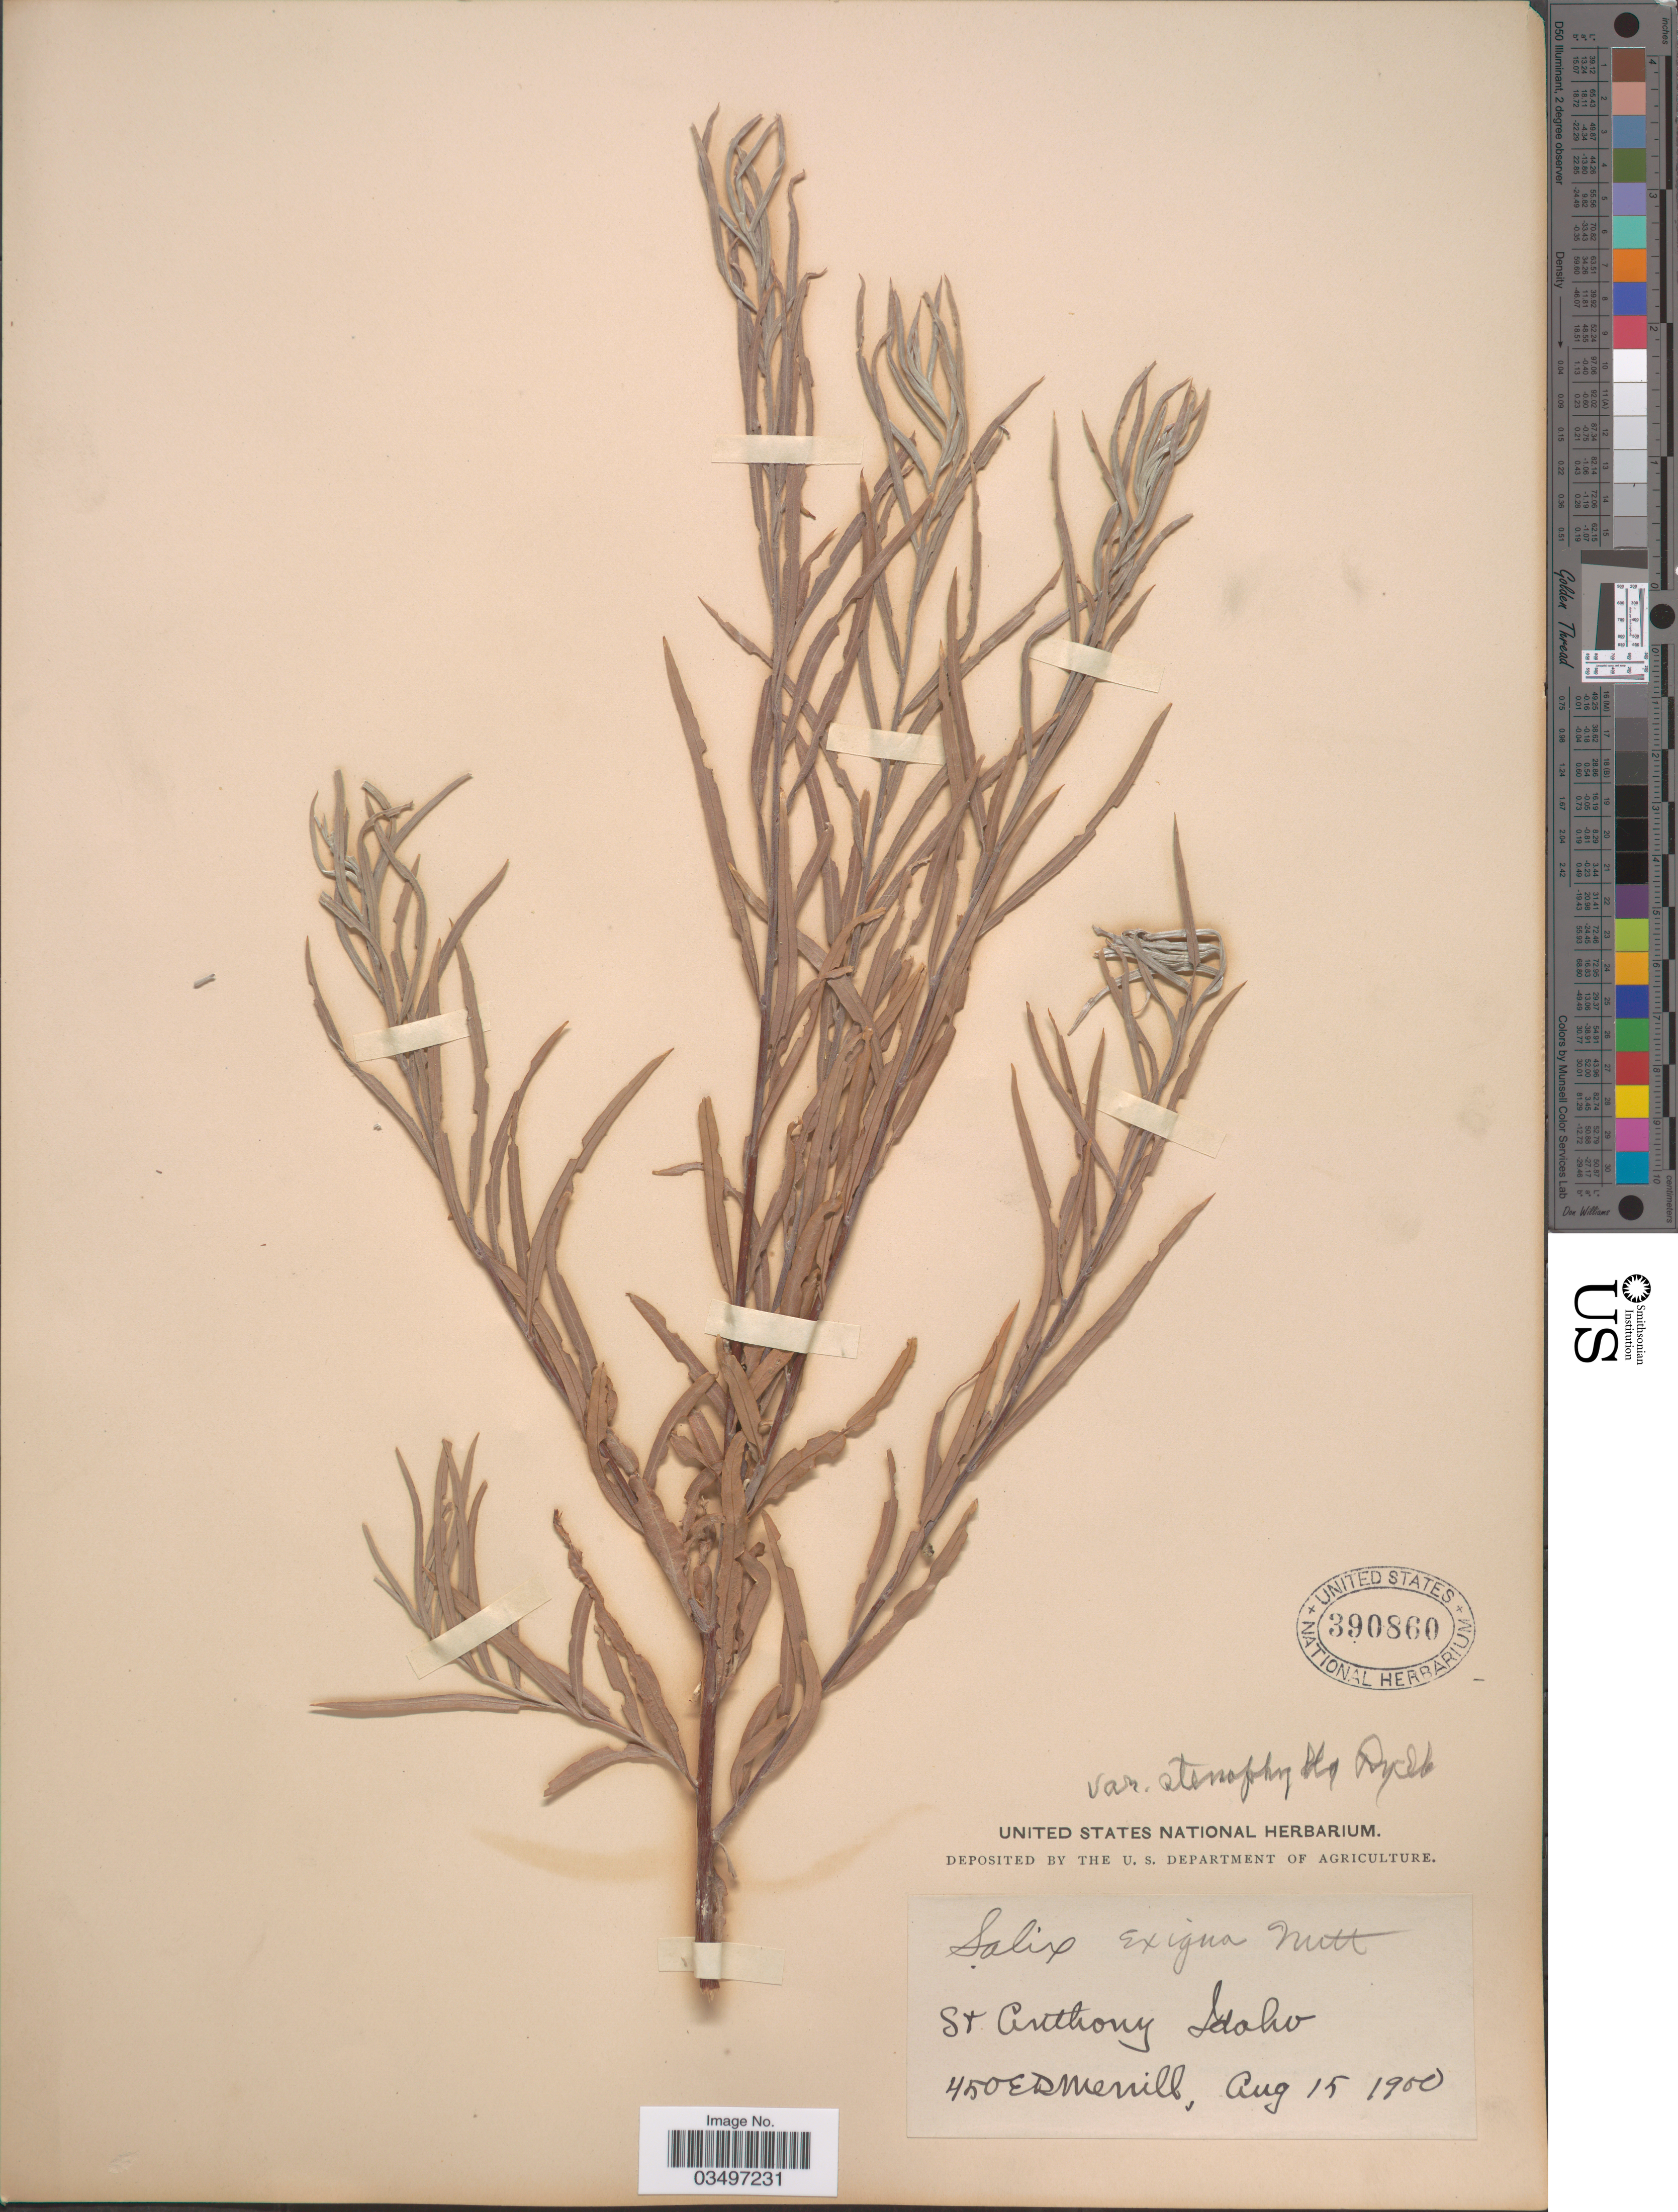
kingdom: Plantae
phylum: Tracheophyta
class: Magnoliopsida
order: Malpighiales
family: Salicaceae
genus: Salix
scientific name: Salix exigua var. stenophylla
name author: (Rydb.) C.K. Schneid.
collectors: E. D. Merrill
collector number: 450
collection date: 1900-08-15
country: United States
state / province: Idaho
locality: St. Anthony.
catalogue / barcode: US 390860